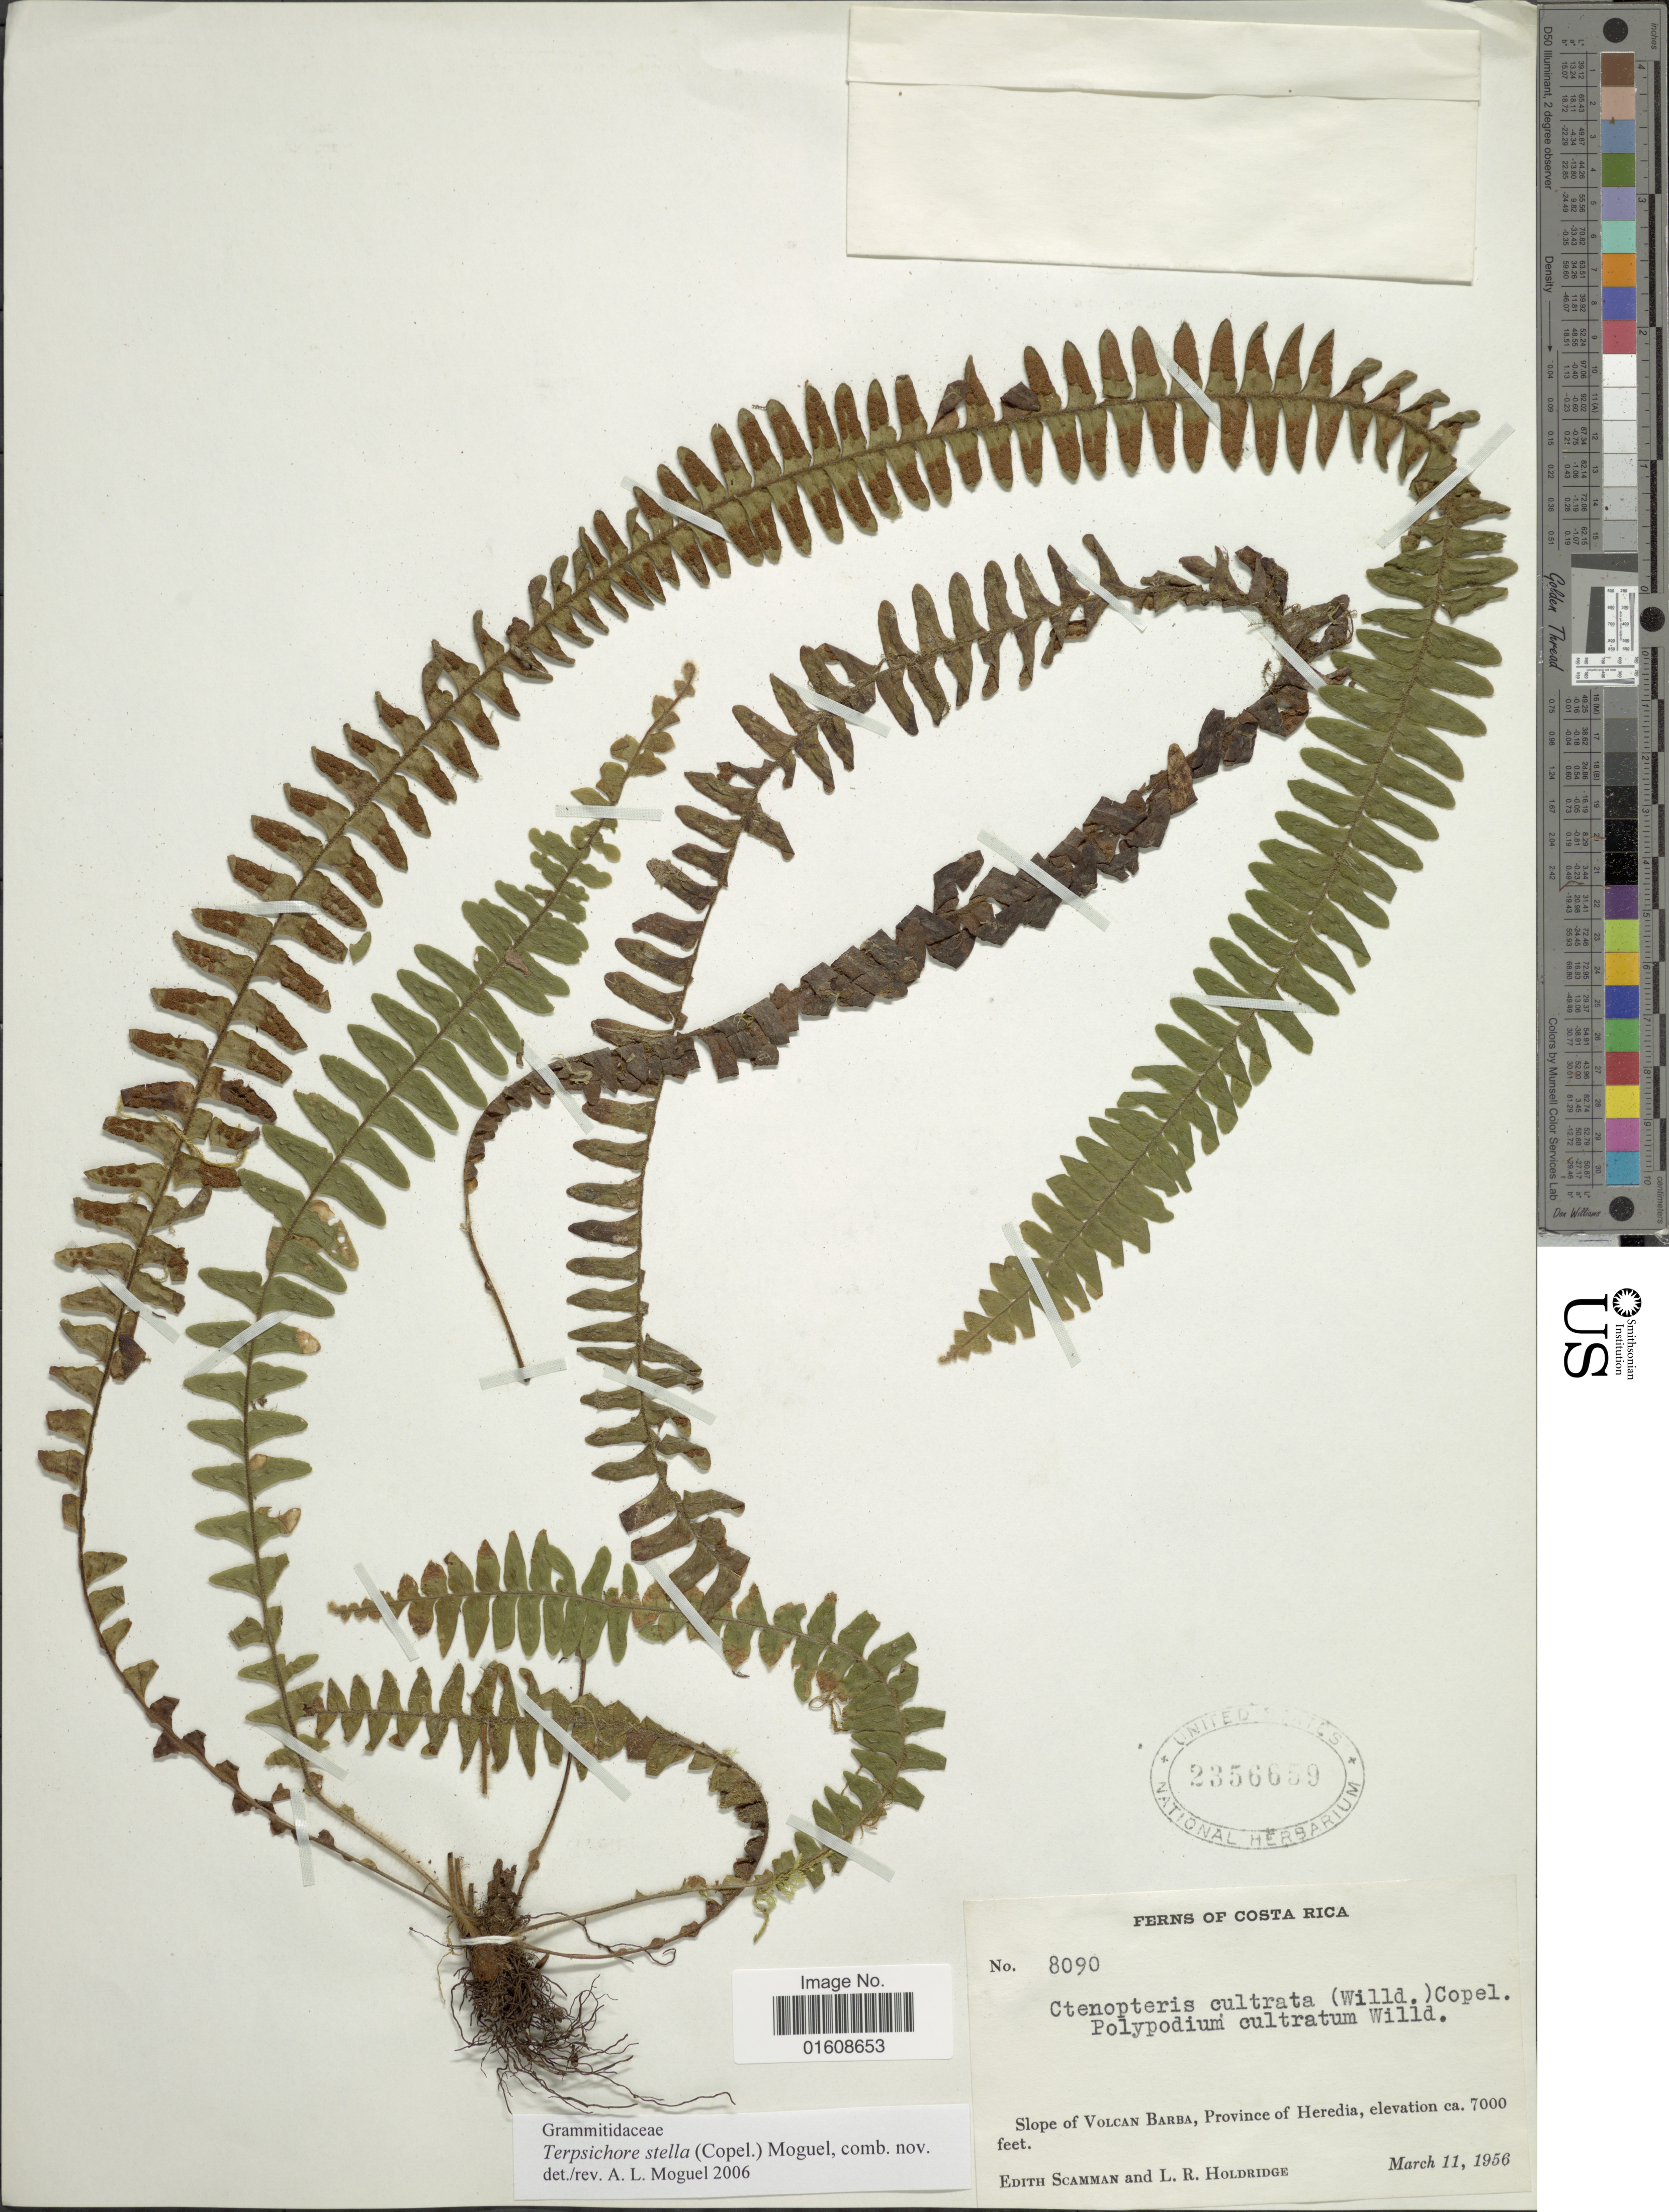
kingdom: Plantae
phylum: Tracheophyta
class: Polypodiopsida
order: Polypodiales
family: Polypodiaceae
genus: Alansmia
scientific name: Alansmia stella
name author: (Copel.) Moguel & M. Kessler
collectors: E. Scamman & L. Holdridge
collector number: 8090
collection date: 1956-03-11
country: Costa Rica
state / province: Heredia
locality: Slope of Volcan Barba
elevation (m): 2134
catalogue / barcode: US 2356659